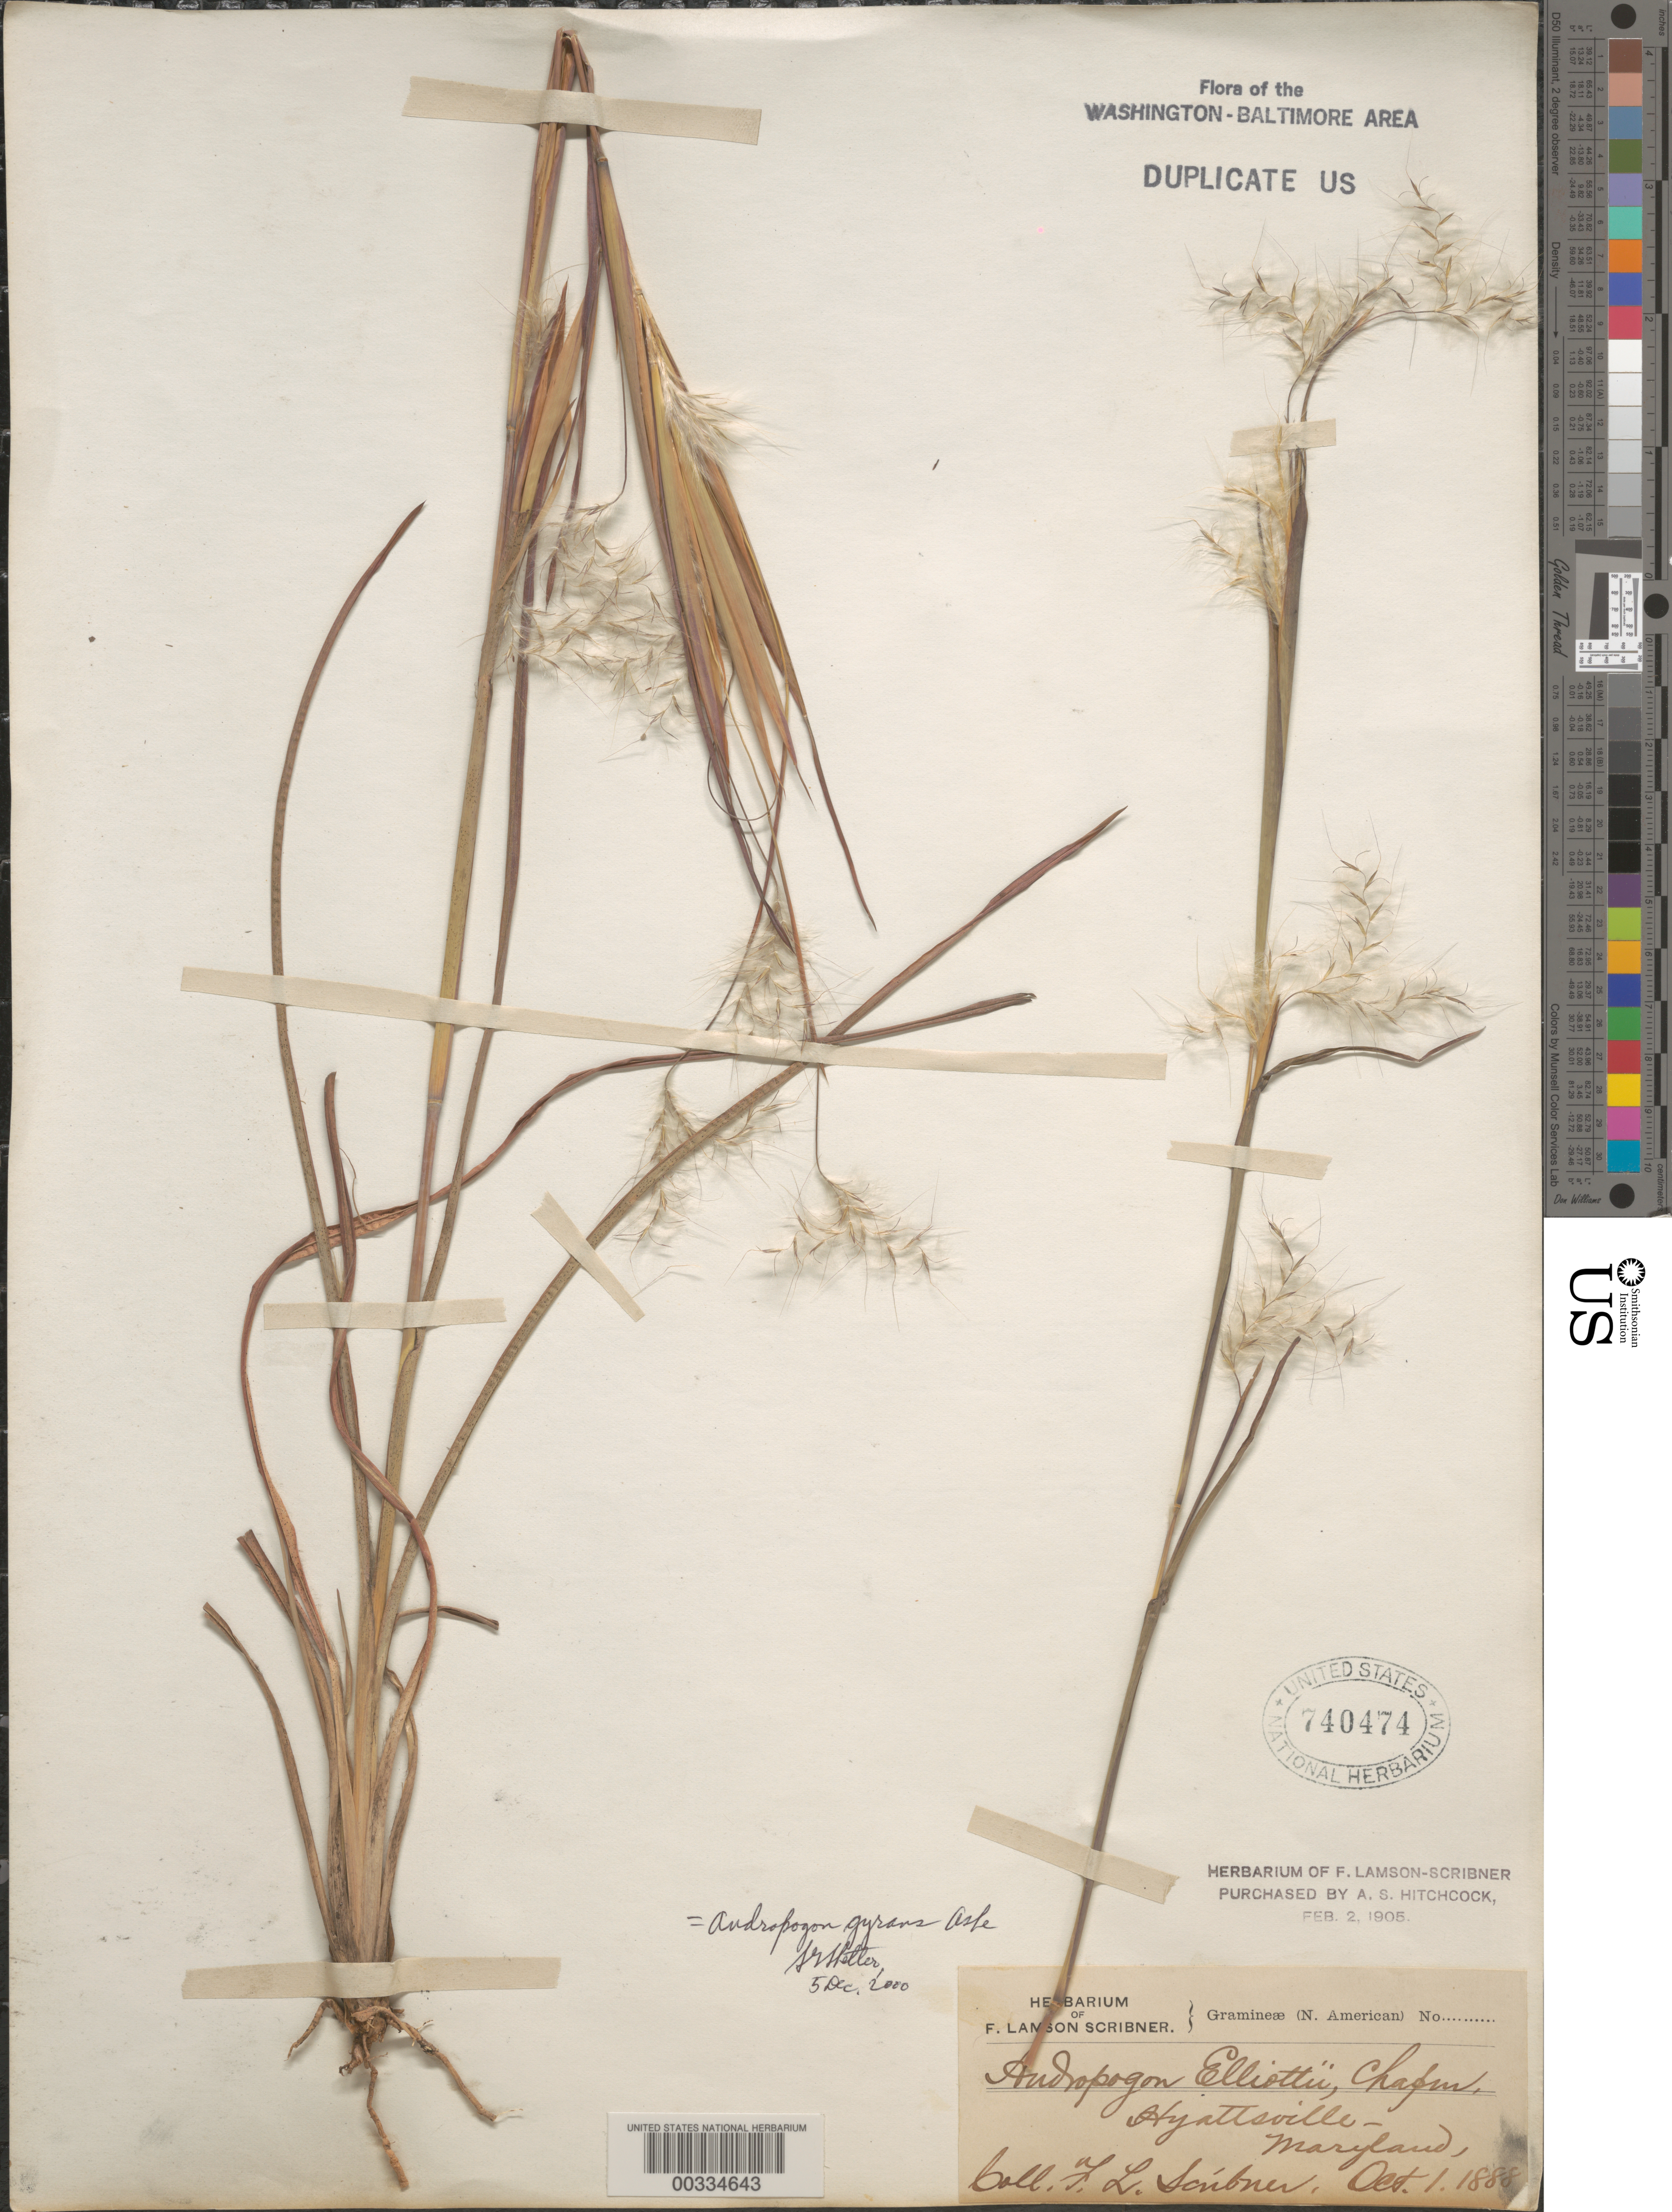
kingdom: Plantae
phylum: Tracheophyta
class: Liliopsida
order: Poales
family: Poaceae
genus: Andropogon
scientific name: Andropogon elliottii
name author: Chapm.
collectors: F. L. Scribner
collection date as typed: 01 Oct 1888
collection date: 1888-10-01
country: United States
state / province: Maryland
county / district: Prince George's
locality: Hyattsville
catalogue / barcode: US 740474